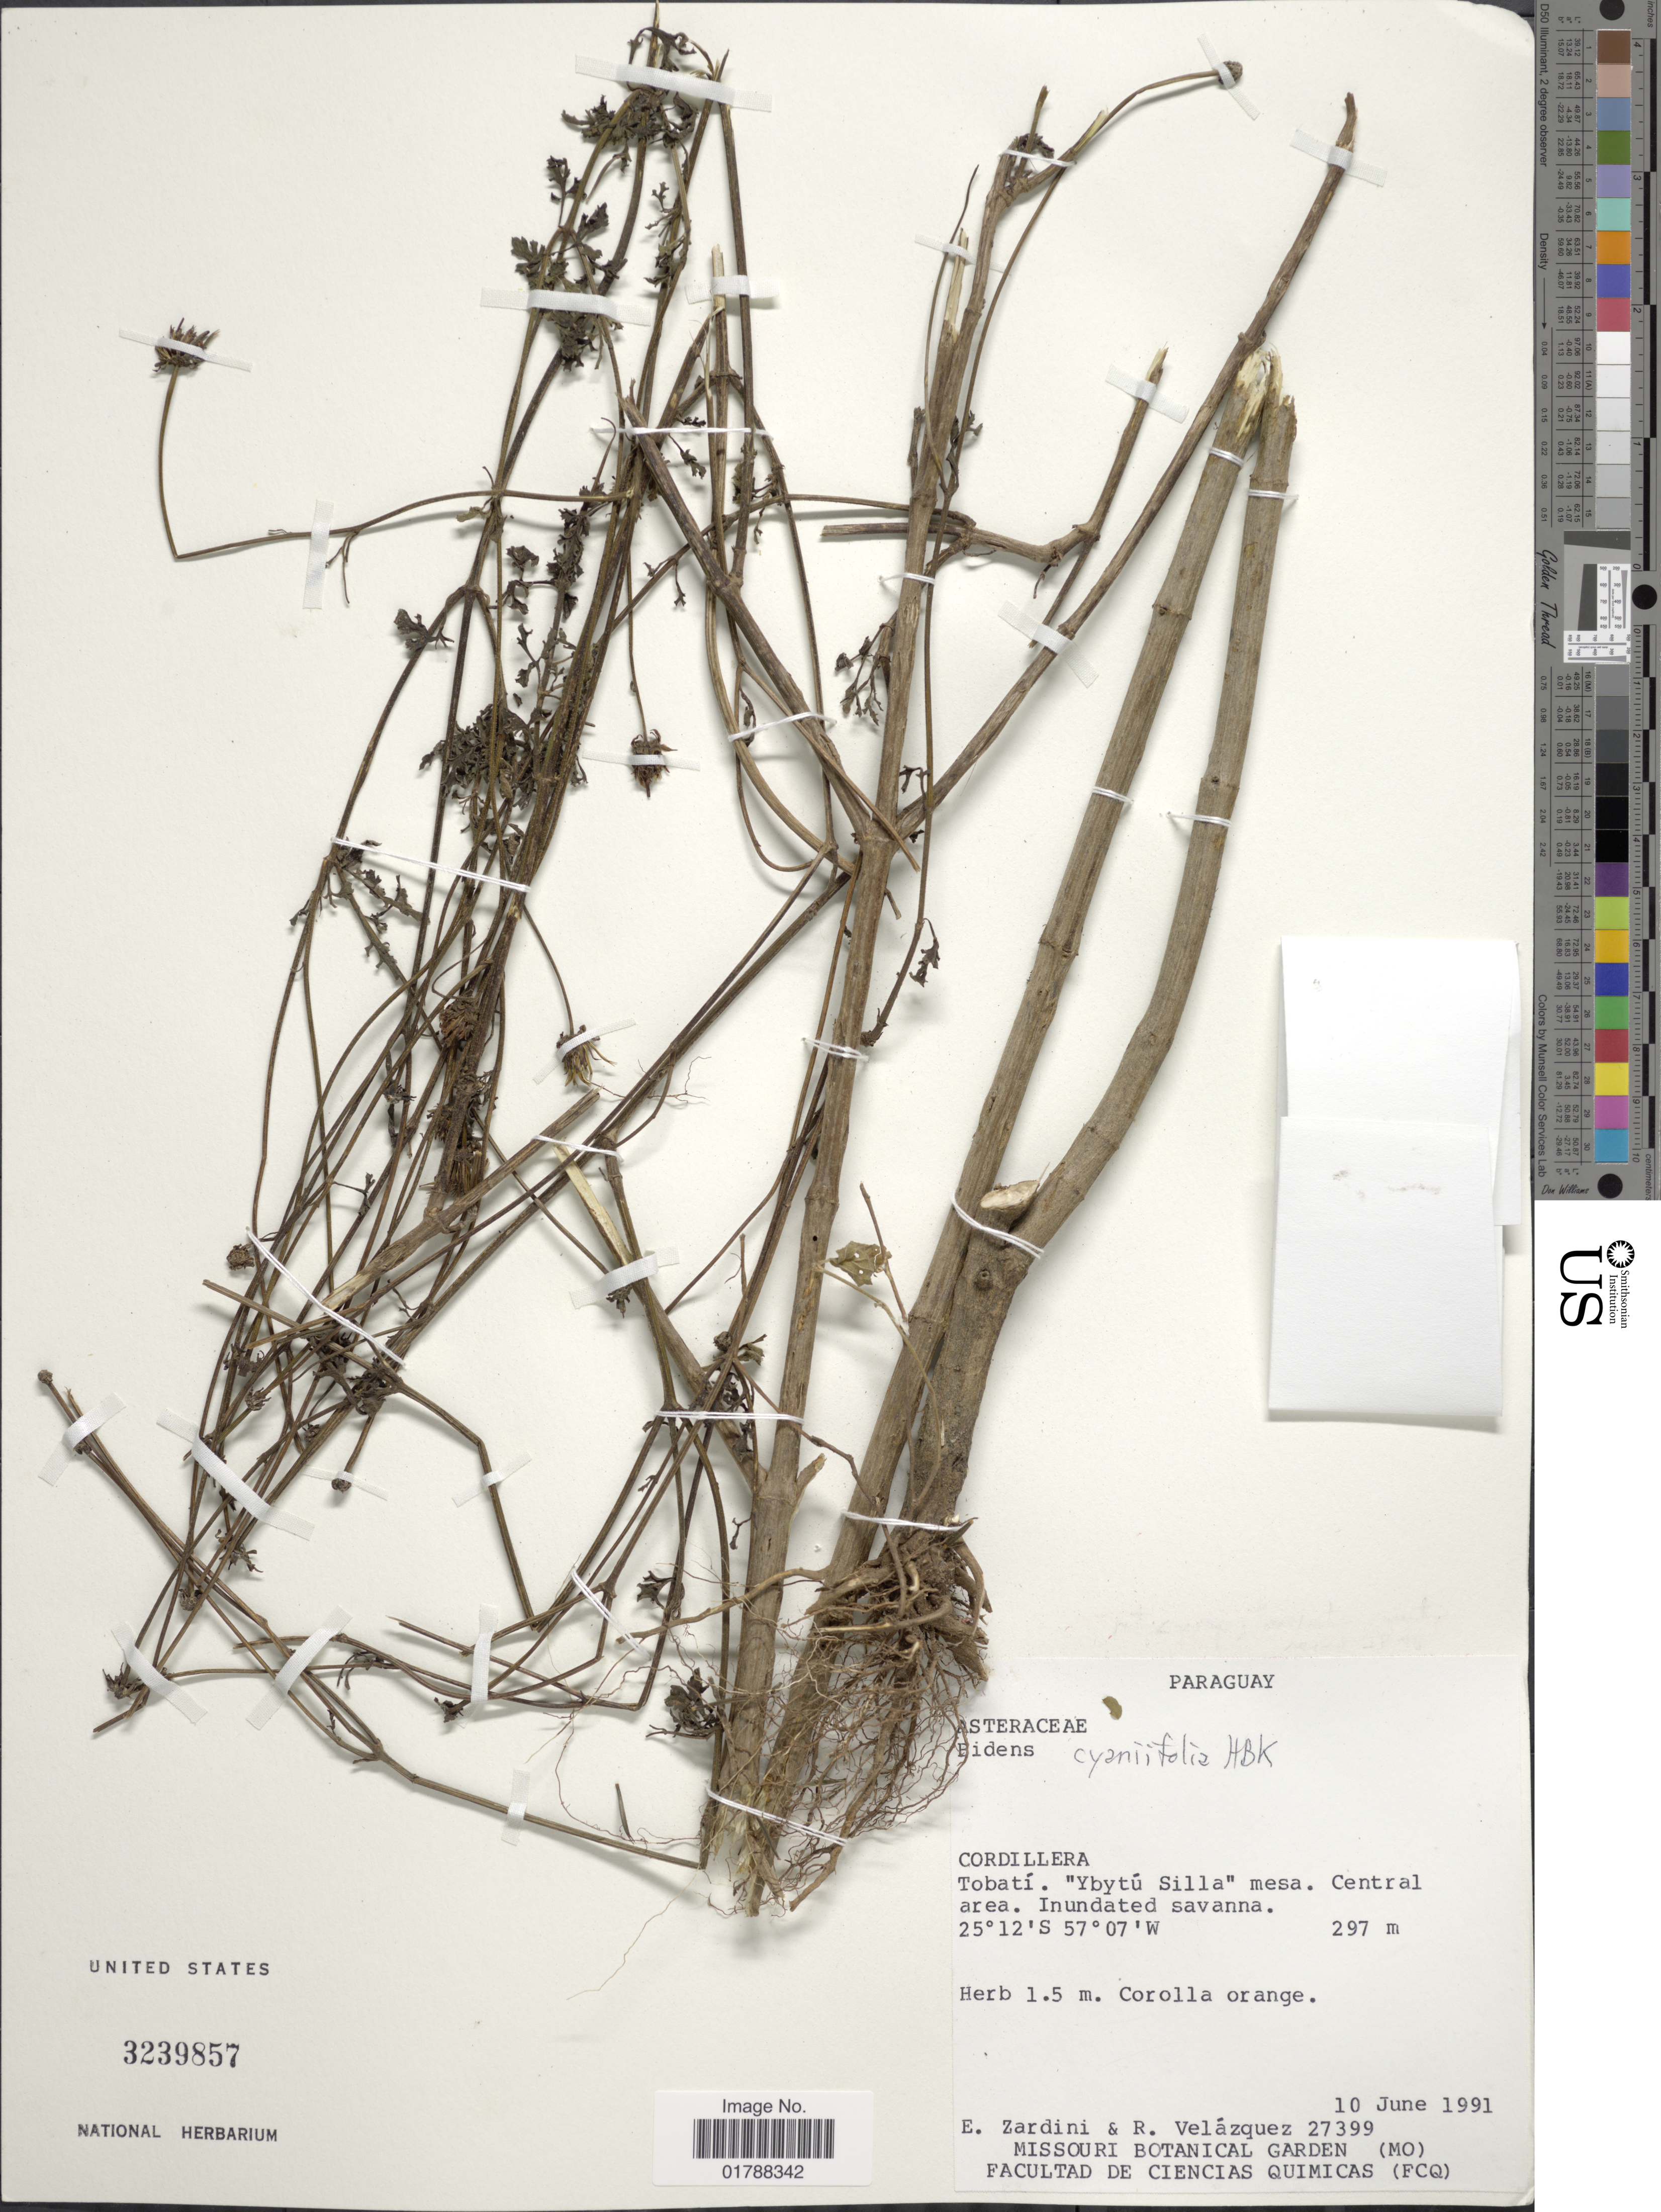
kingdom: Plantae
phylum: Tracheophyta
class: Magnoliopsida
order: Asterales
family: Asteraceae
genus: Bidens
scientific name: Bidens cynapiifolia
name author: Kunth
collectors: E. M. Zardini & R. Velázquez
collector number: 27399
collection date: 1991-06-10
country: Paraguay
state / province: Cordillera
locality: Cordillera. Tobatí. "Ybytú Silla" mesa. Central area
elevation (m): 297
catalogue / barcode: US 3239857